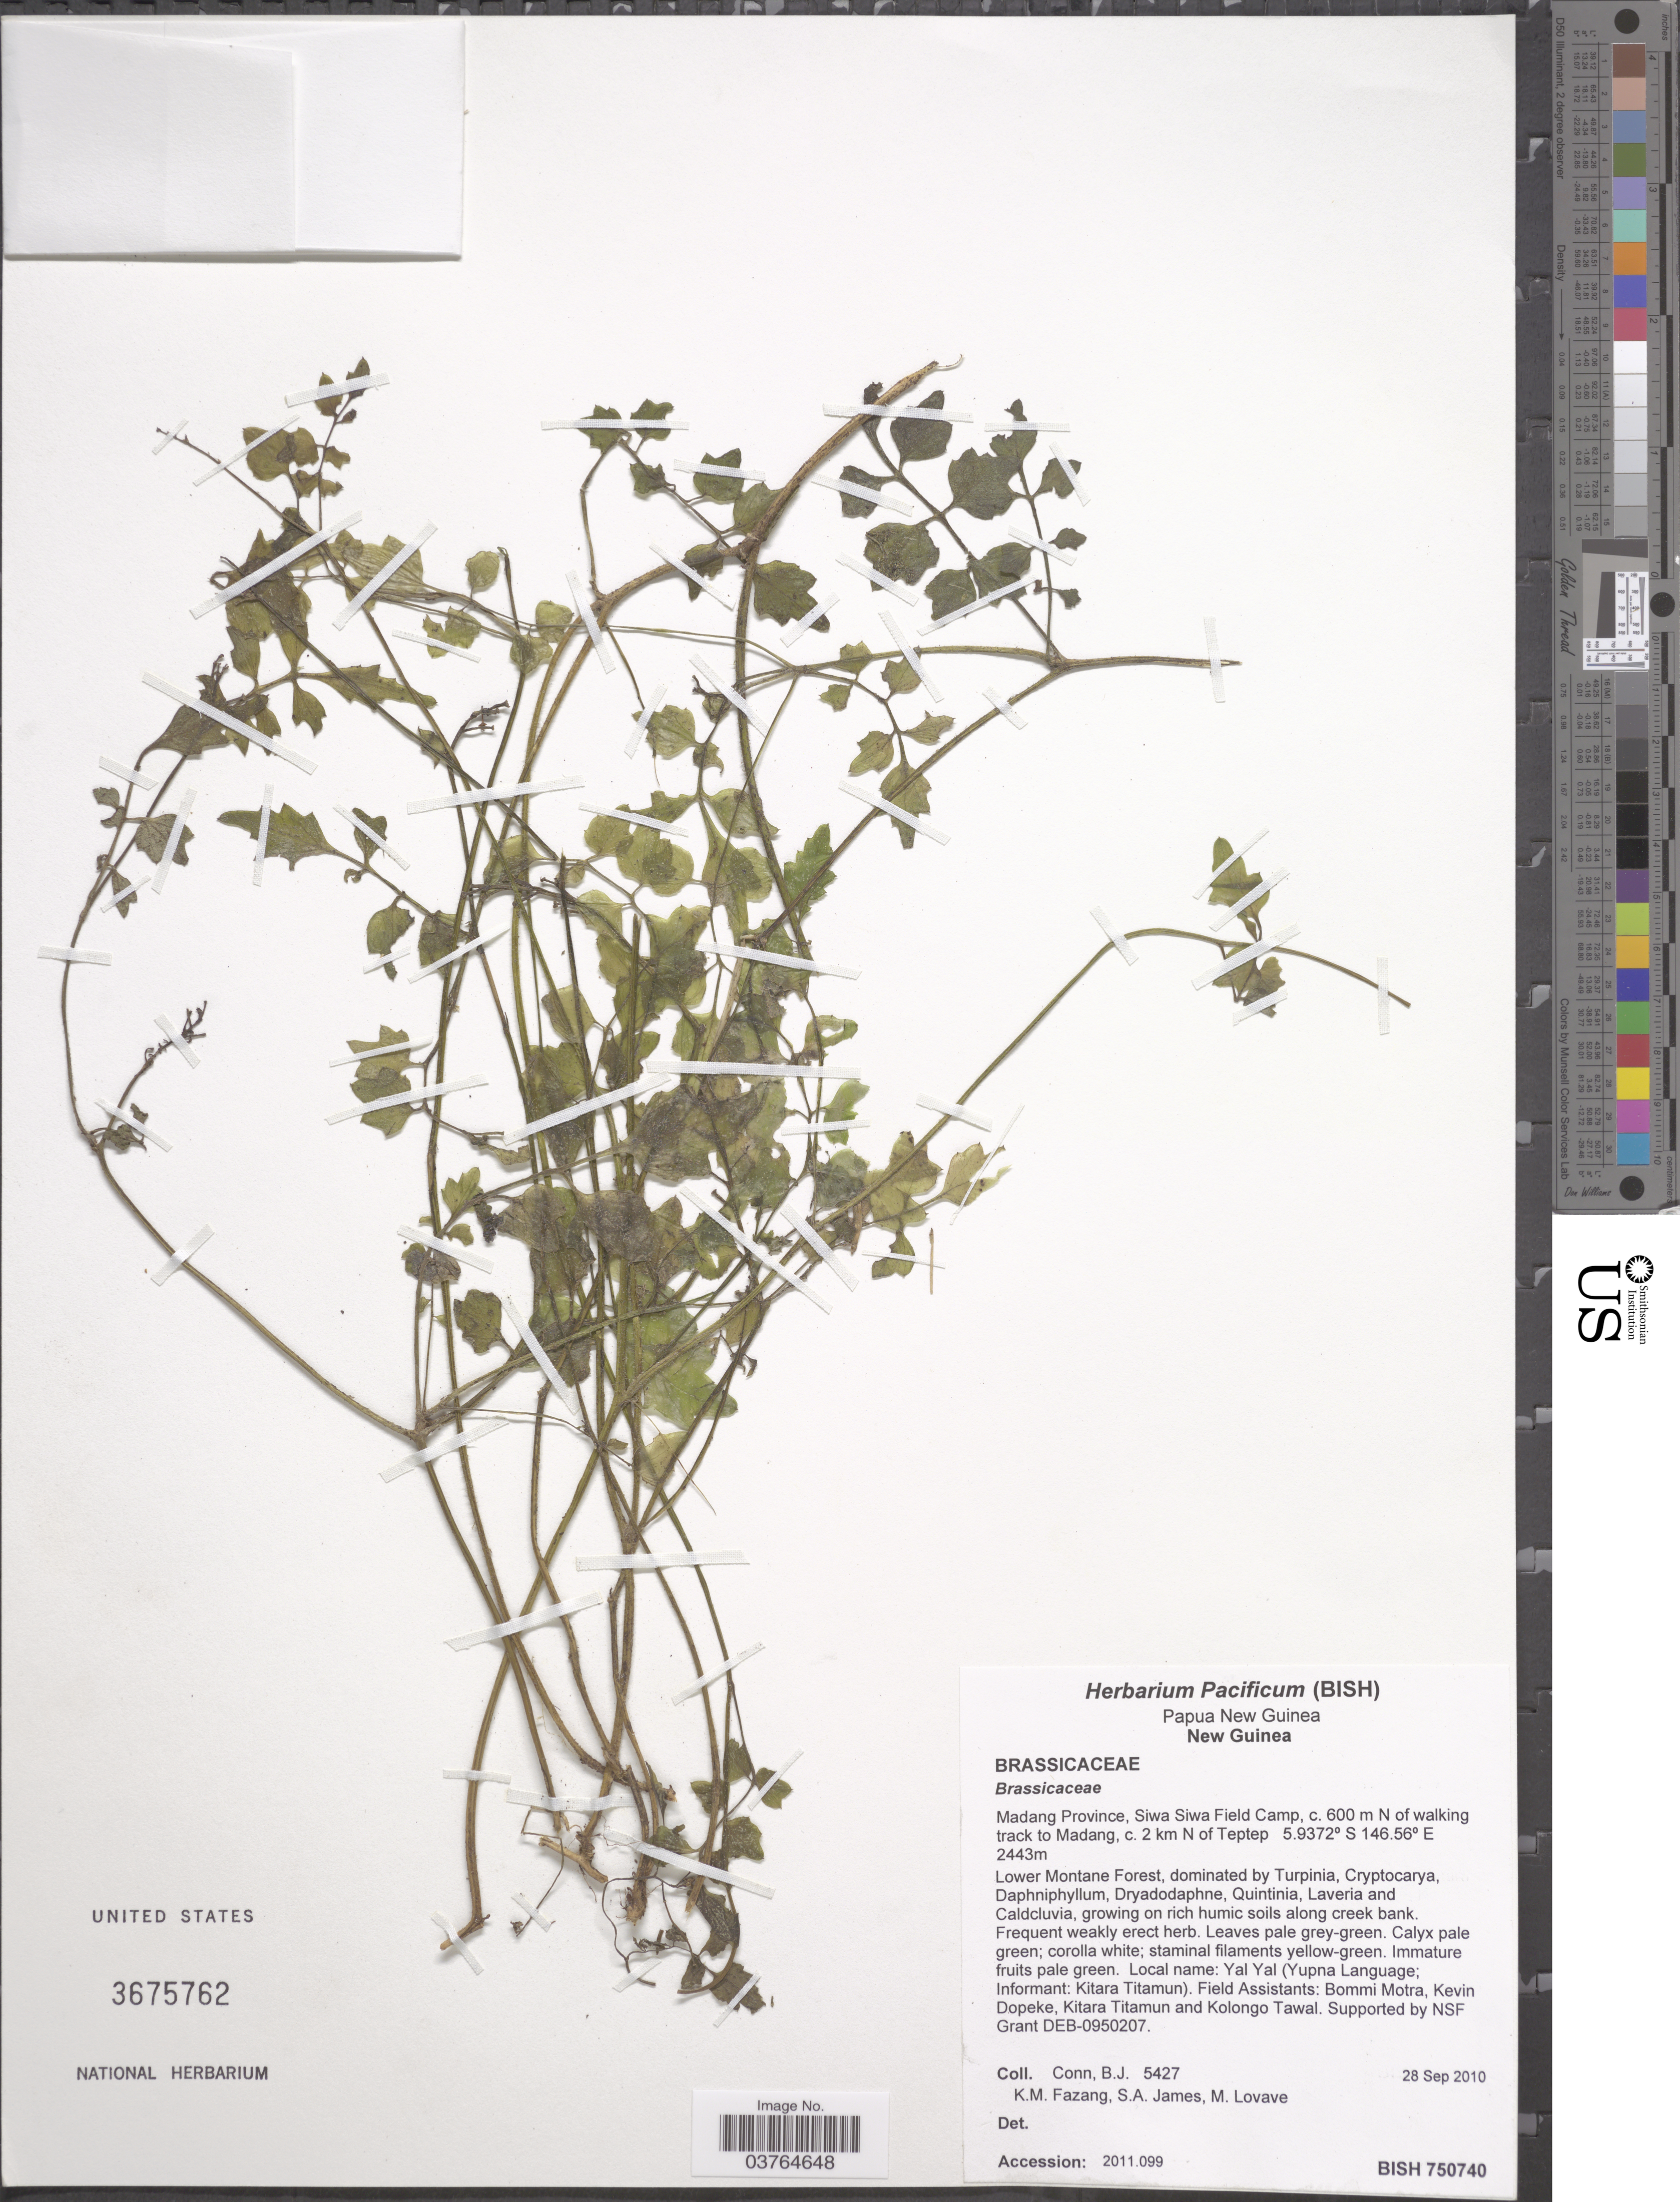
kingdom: Plantae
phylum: Tracheophyta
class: Magnoliopsida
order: Brassicales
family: Brassicaceae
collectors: B. Conn, K. Fazang, S. James & M. Lovave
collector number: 5427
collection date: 2010-09-28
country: Papua New Guinea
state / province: Madang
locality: New Guinea. Siwa Siwa Field Camp, c. 600 m N of walking track to Madang, c. 2 km N of Teptep.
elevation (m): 2443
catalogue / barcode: US 3675762